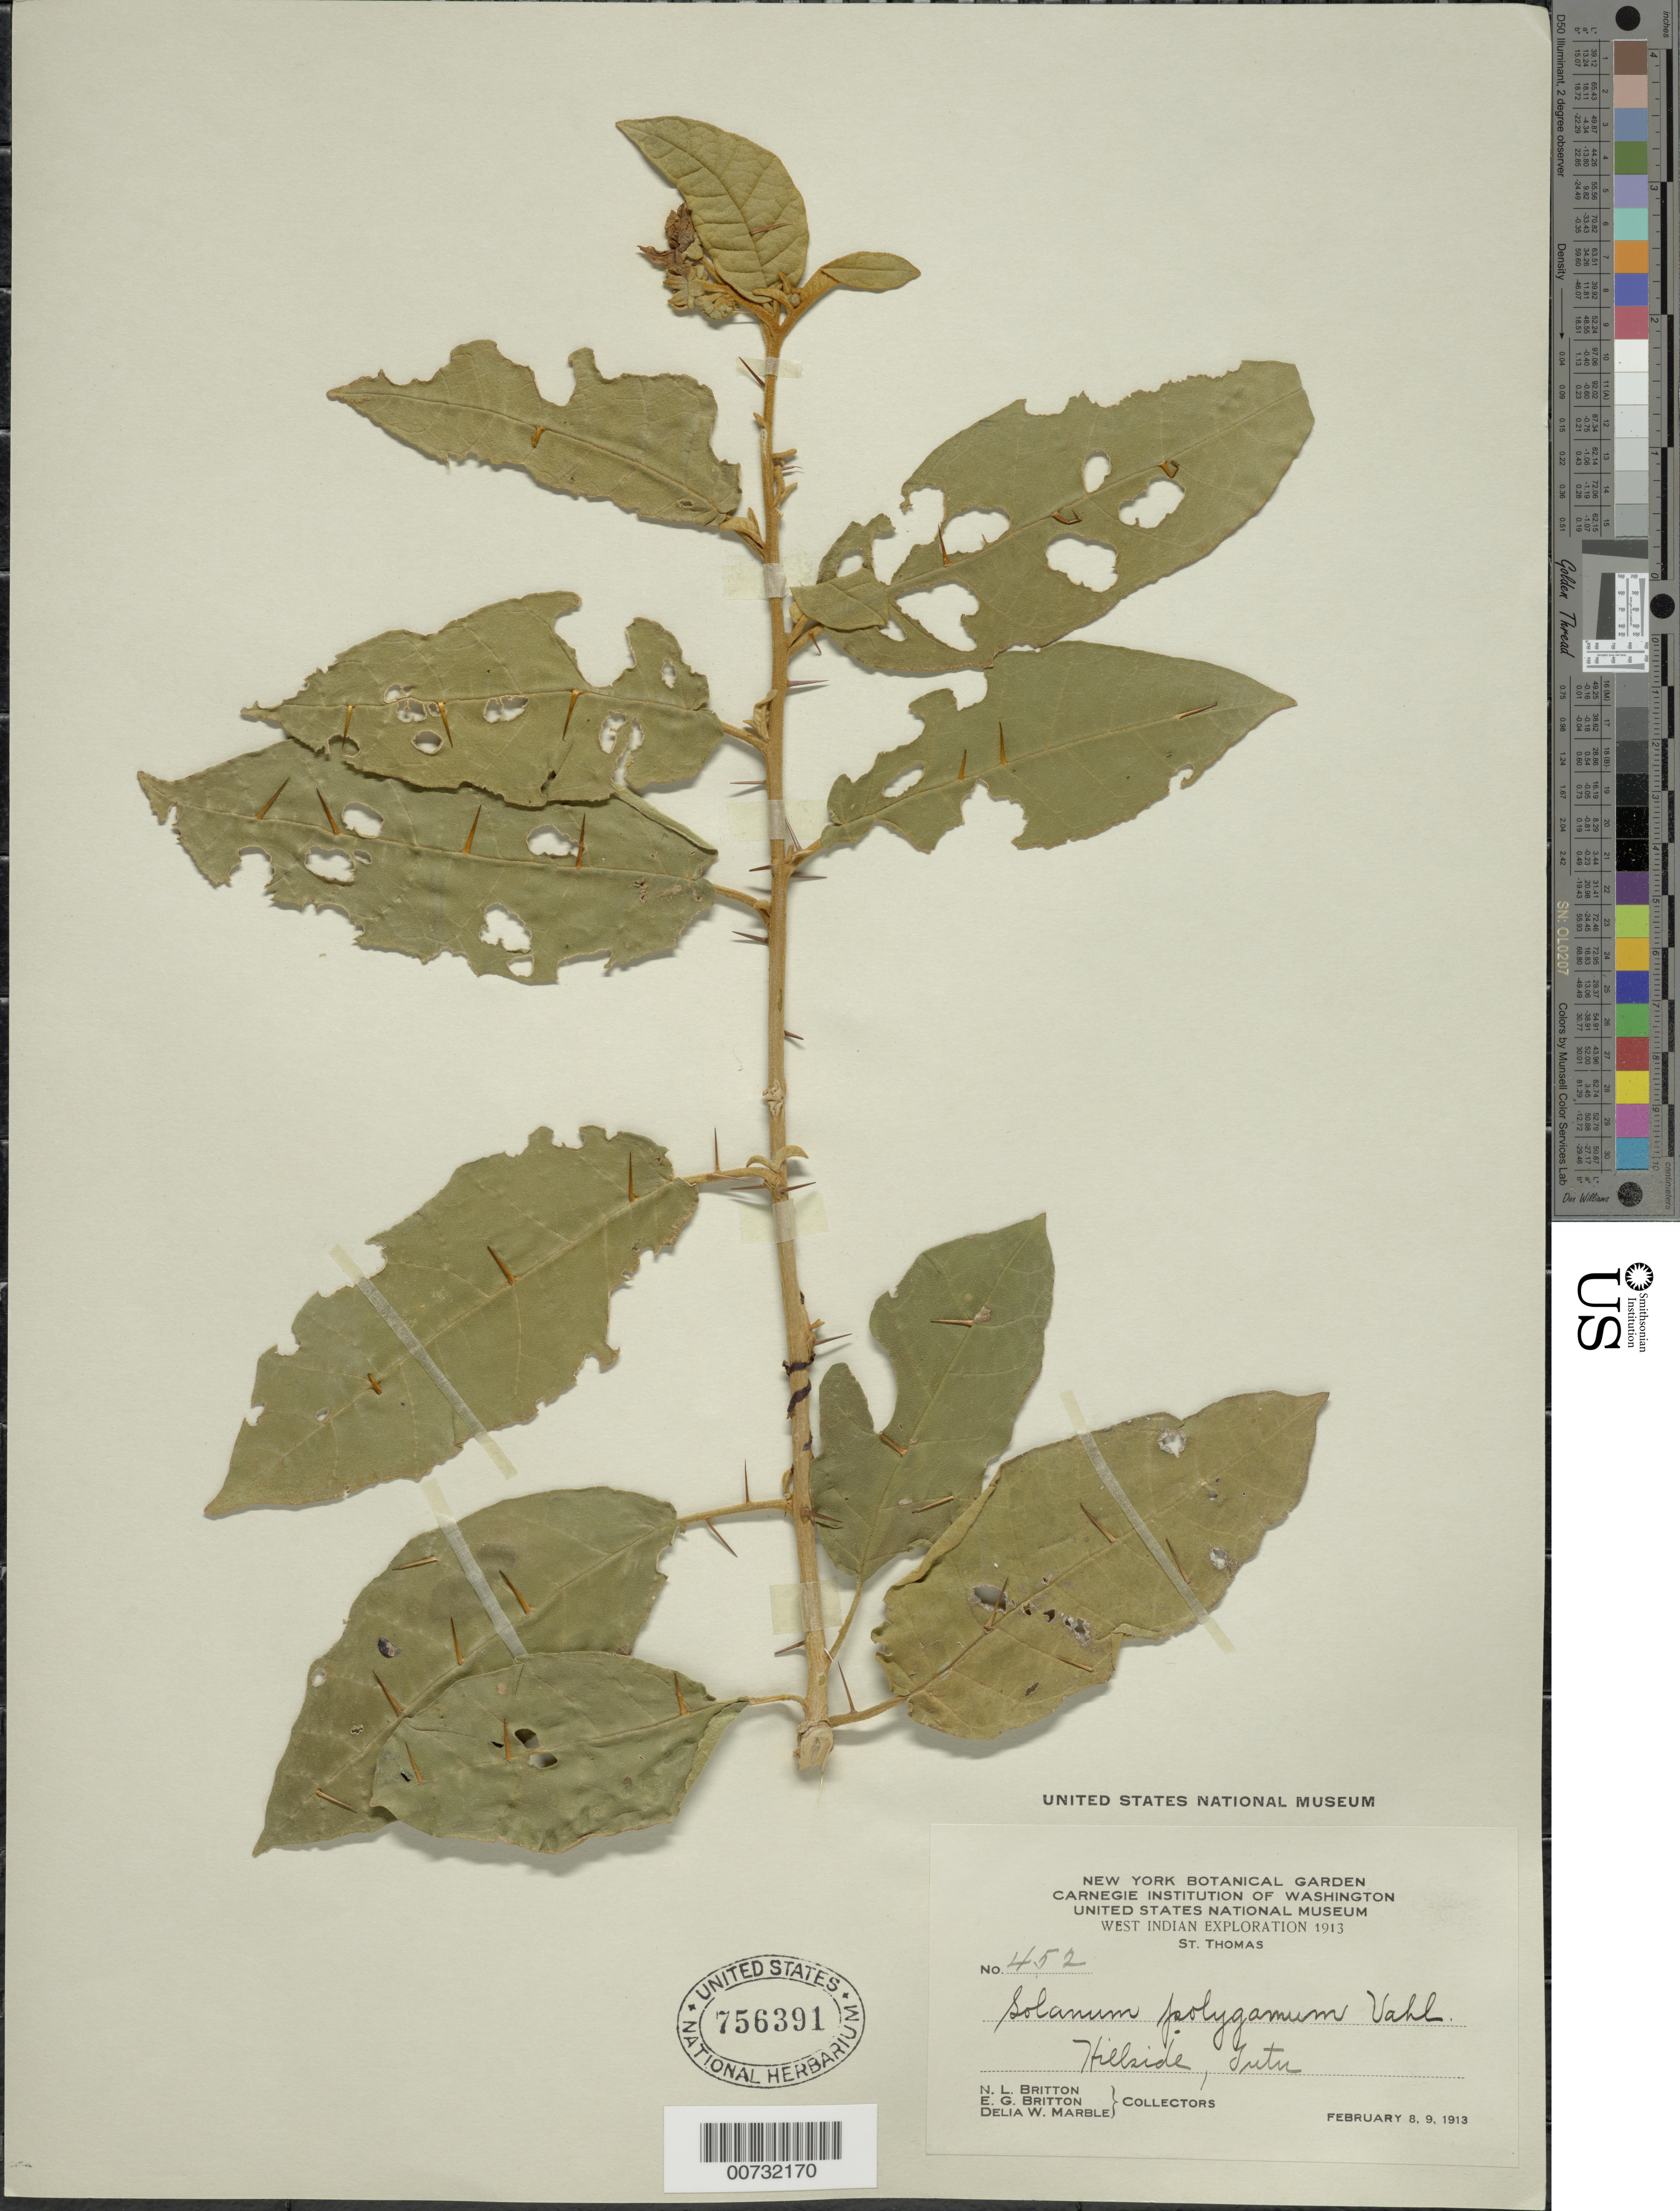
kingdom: Plantae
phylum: Tracheophyta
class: Magnoliopsida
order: Solanales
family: Solanaceae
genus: Solanum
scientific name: Solanum polygamum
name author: Vahl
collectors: N. Britton, E. G. Britton & D. W. Marble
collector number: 452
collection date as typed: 08 Feb 1913 and 09 Feb 1913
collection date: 1913-02-08,1913-02-09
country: U.S. Virgin Islands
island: St. Thomas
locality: Tutu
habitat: Hillside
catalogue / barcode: US 756391